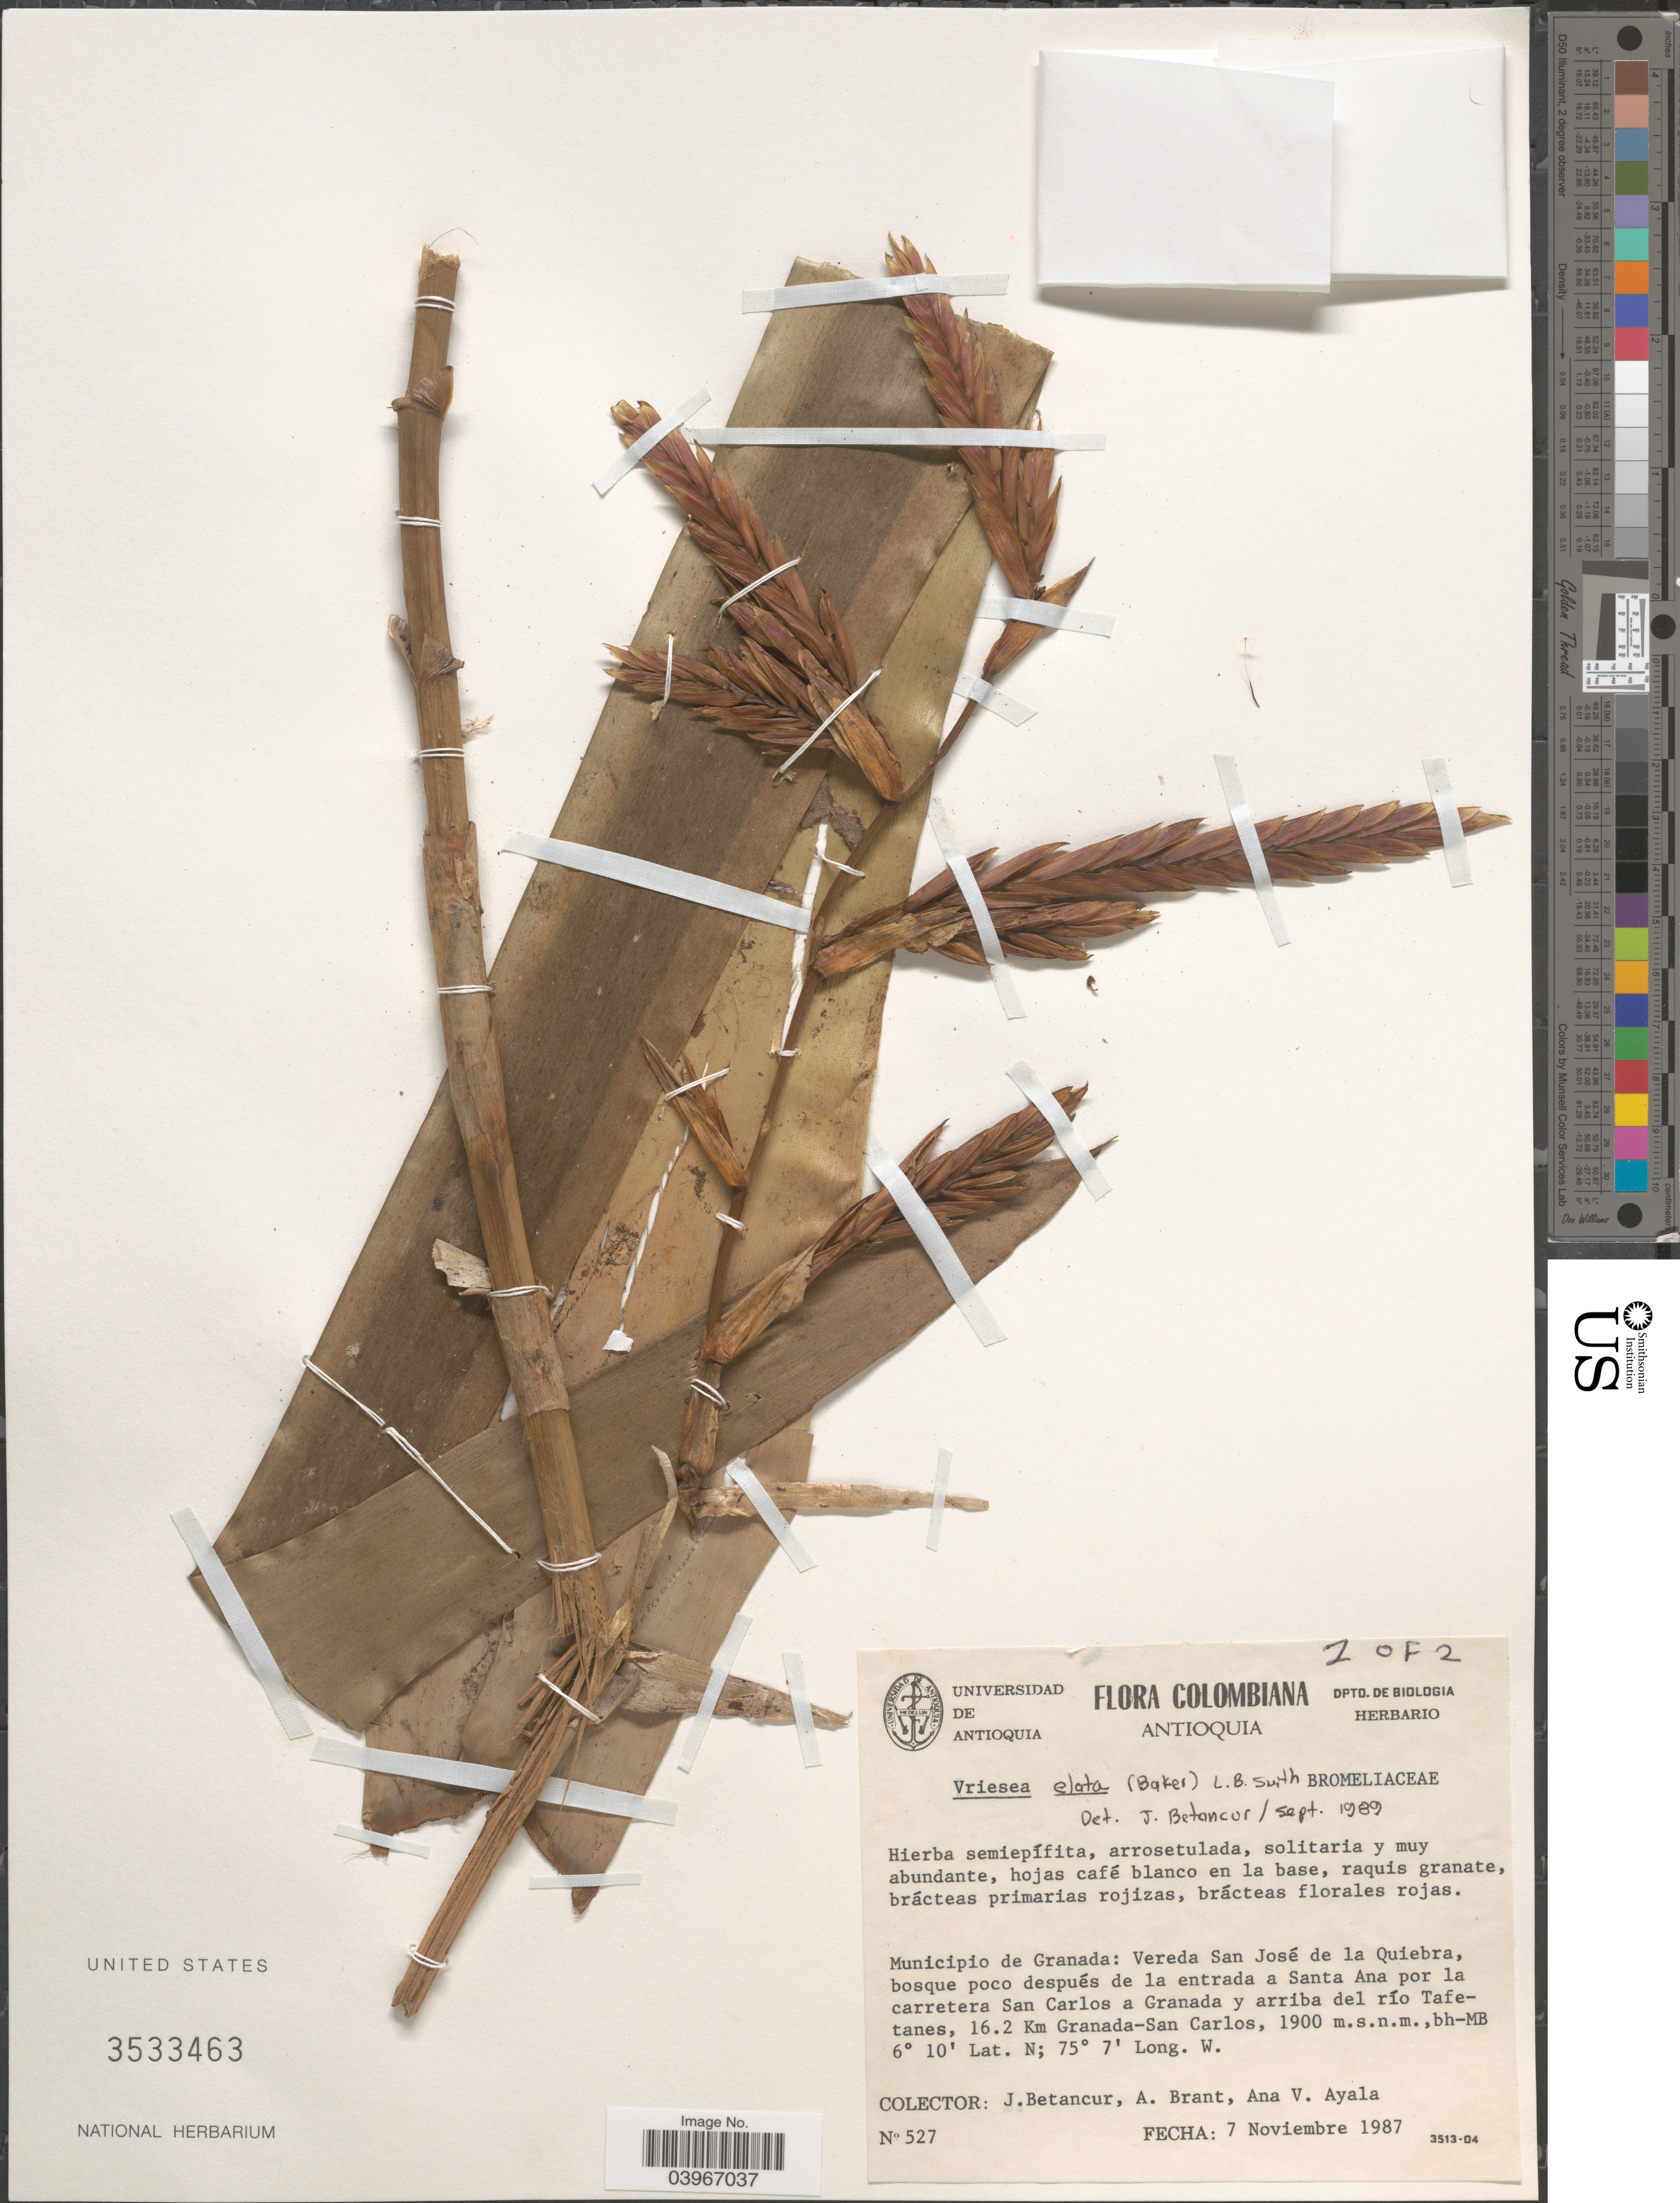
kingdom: Plantae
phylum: Tracheophyta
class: Liliopsida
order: Poales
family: Bromeliaceae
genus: Vriesea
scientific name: Vriesea elata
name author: (Baker) L.B. Sm.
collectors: J. Betancur, A. Brant & A. V. Ayala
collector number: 527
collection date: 1987-11-07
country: Colombia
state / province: Antioquia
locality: Municipio de Granada: Vereda San José de la Quiebra, bosque poco después de la entrada a Santa Ana por la carretera San Carlos a Granada y arriba del río Tafetanes, 16.2 km Granada-San Carlos.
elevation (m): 1900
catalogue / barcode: US 3533463